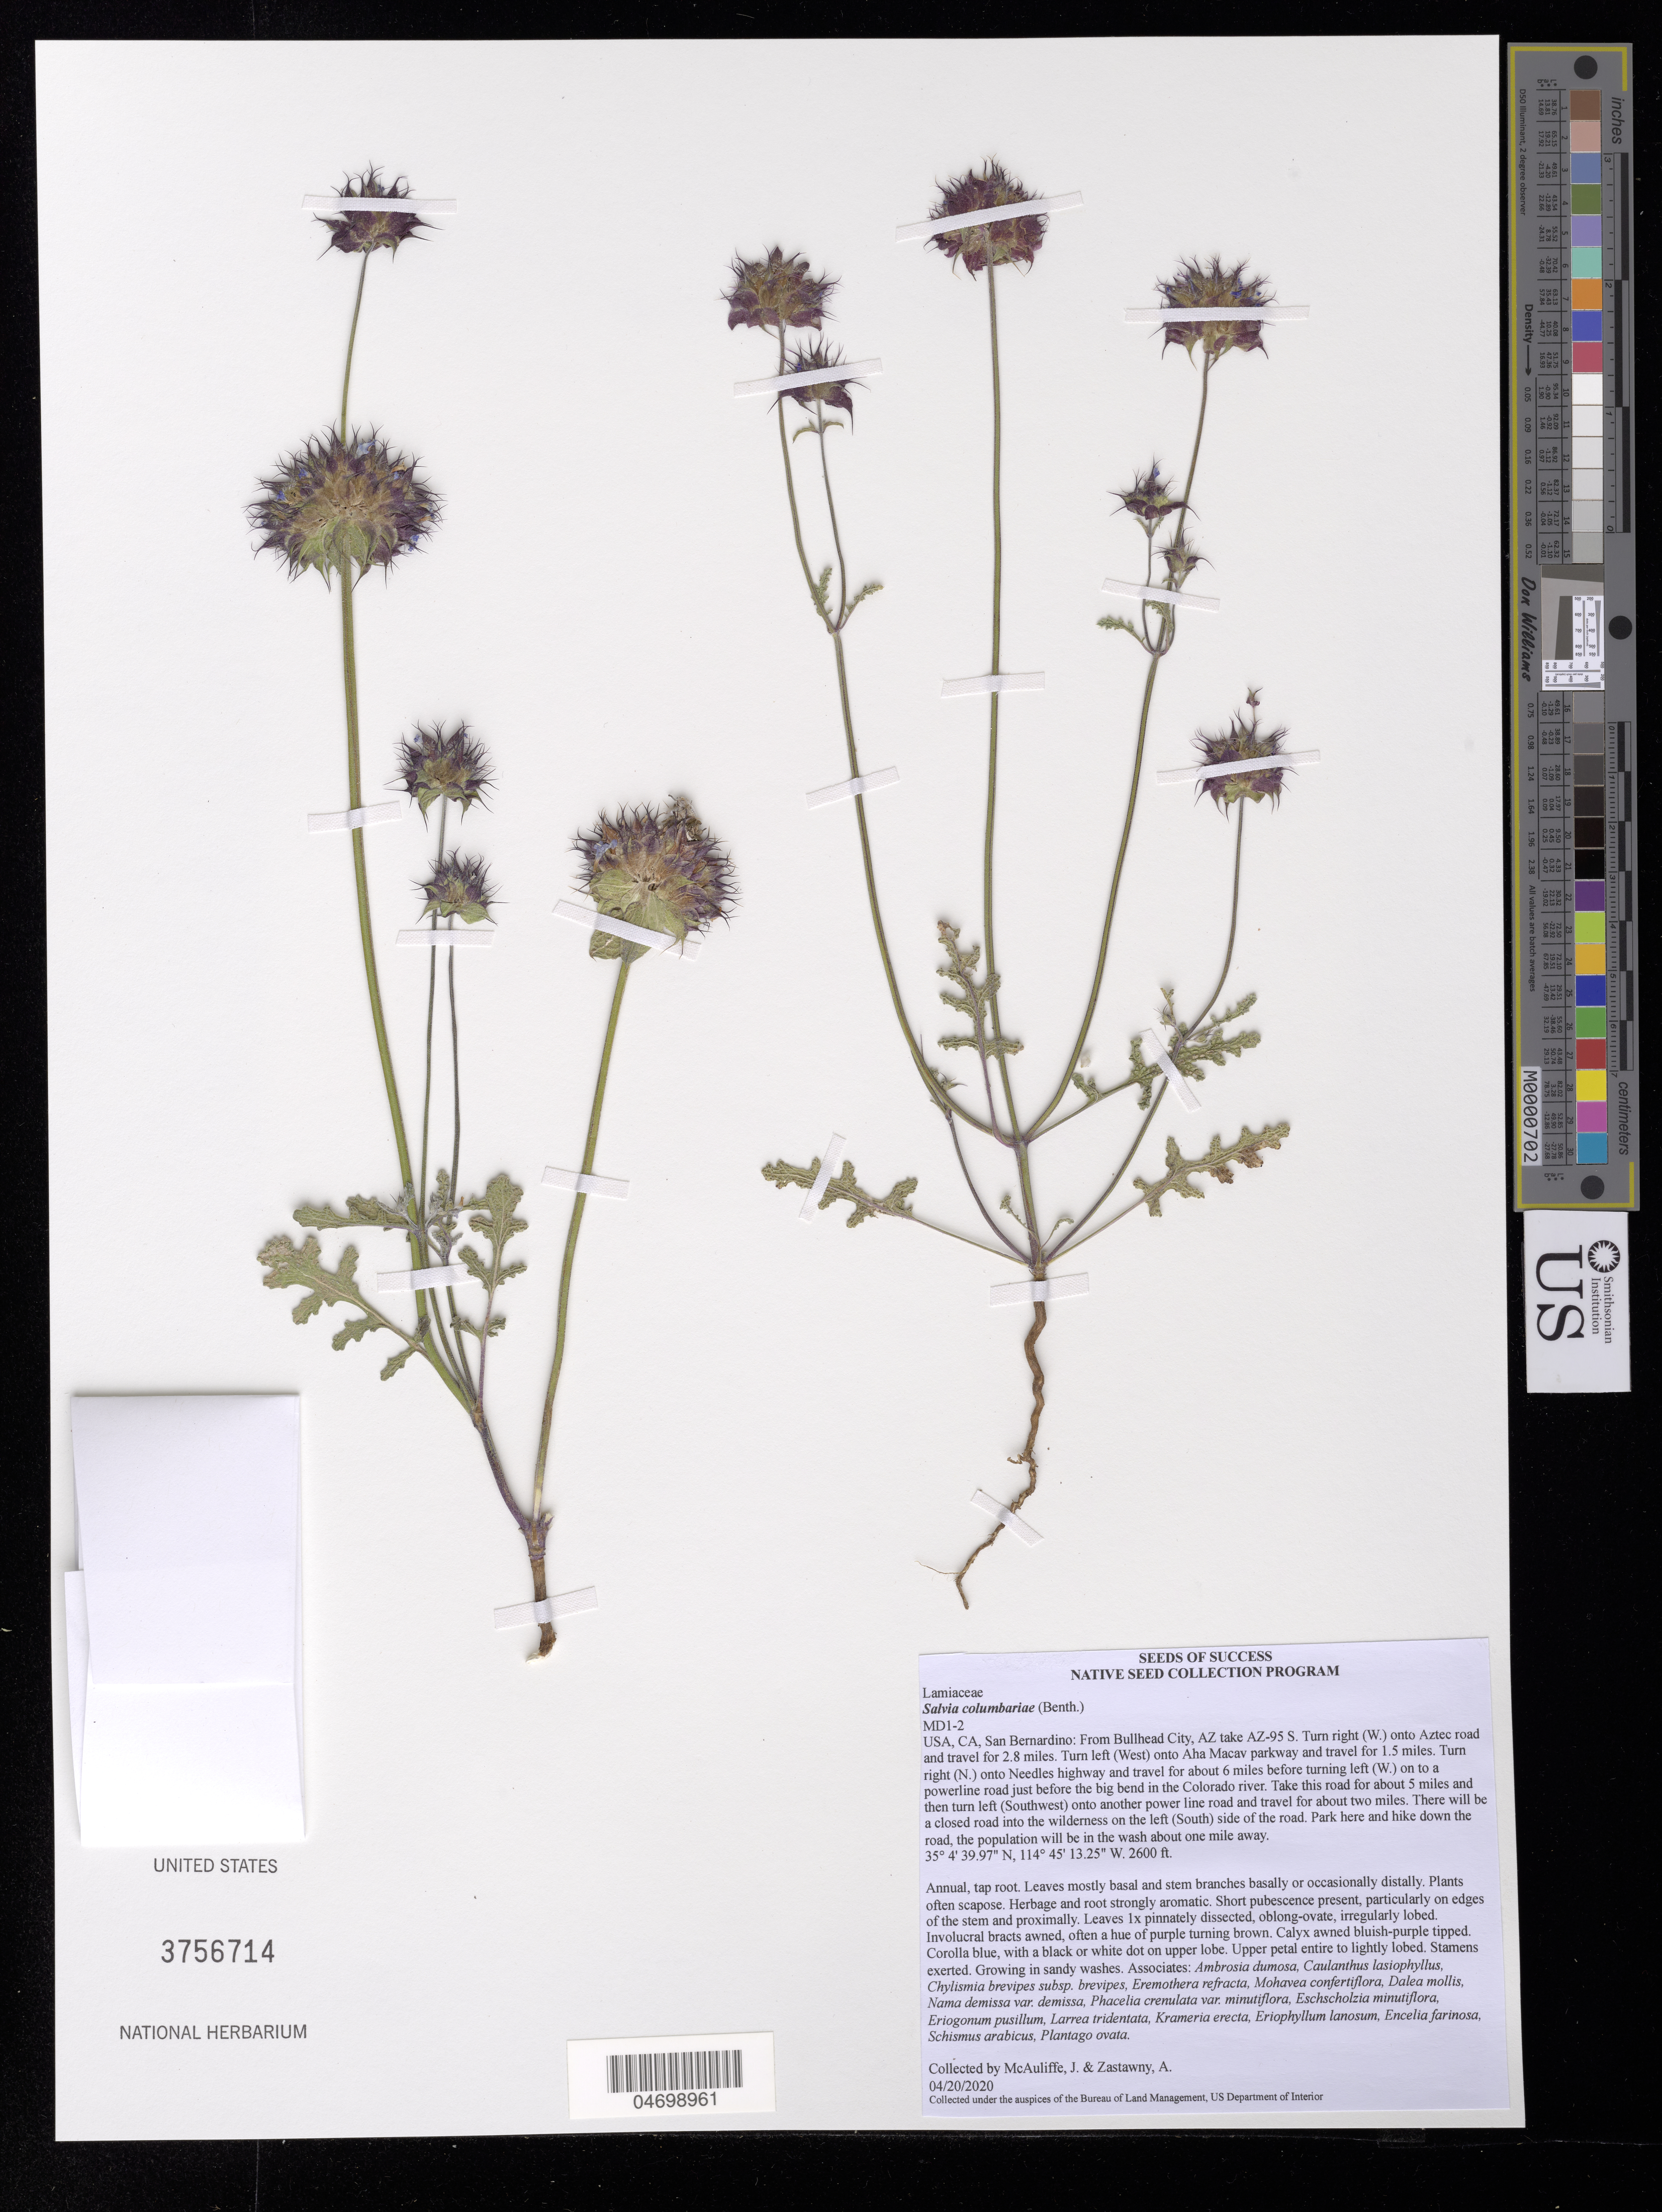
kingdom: Plantae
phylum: Tracheophyta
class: Magnoliopsida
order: Lamiales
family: Lamiaceae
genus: Salvia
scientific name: Salvia columbariae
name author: Benth.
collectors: J. McAuliffe & A. Zastawny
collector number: MD1-2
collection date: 2020-04-20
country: United States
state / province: California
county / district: San Bernardino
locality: Powerline road just before the big bend in the Colorado river.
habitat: Sandy washes. With Ambrosia dumosa, Dalea mollis, Larrea tridentata, Krameria erecta, ect.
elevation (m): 792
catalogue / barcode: US 3756714